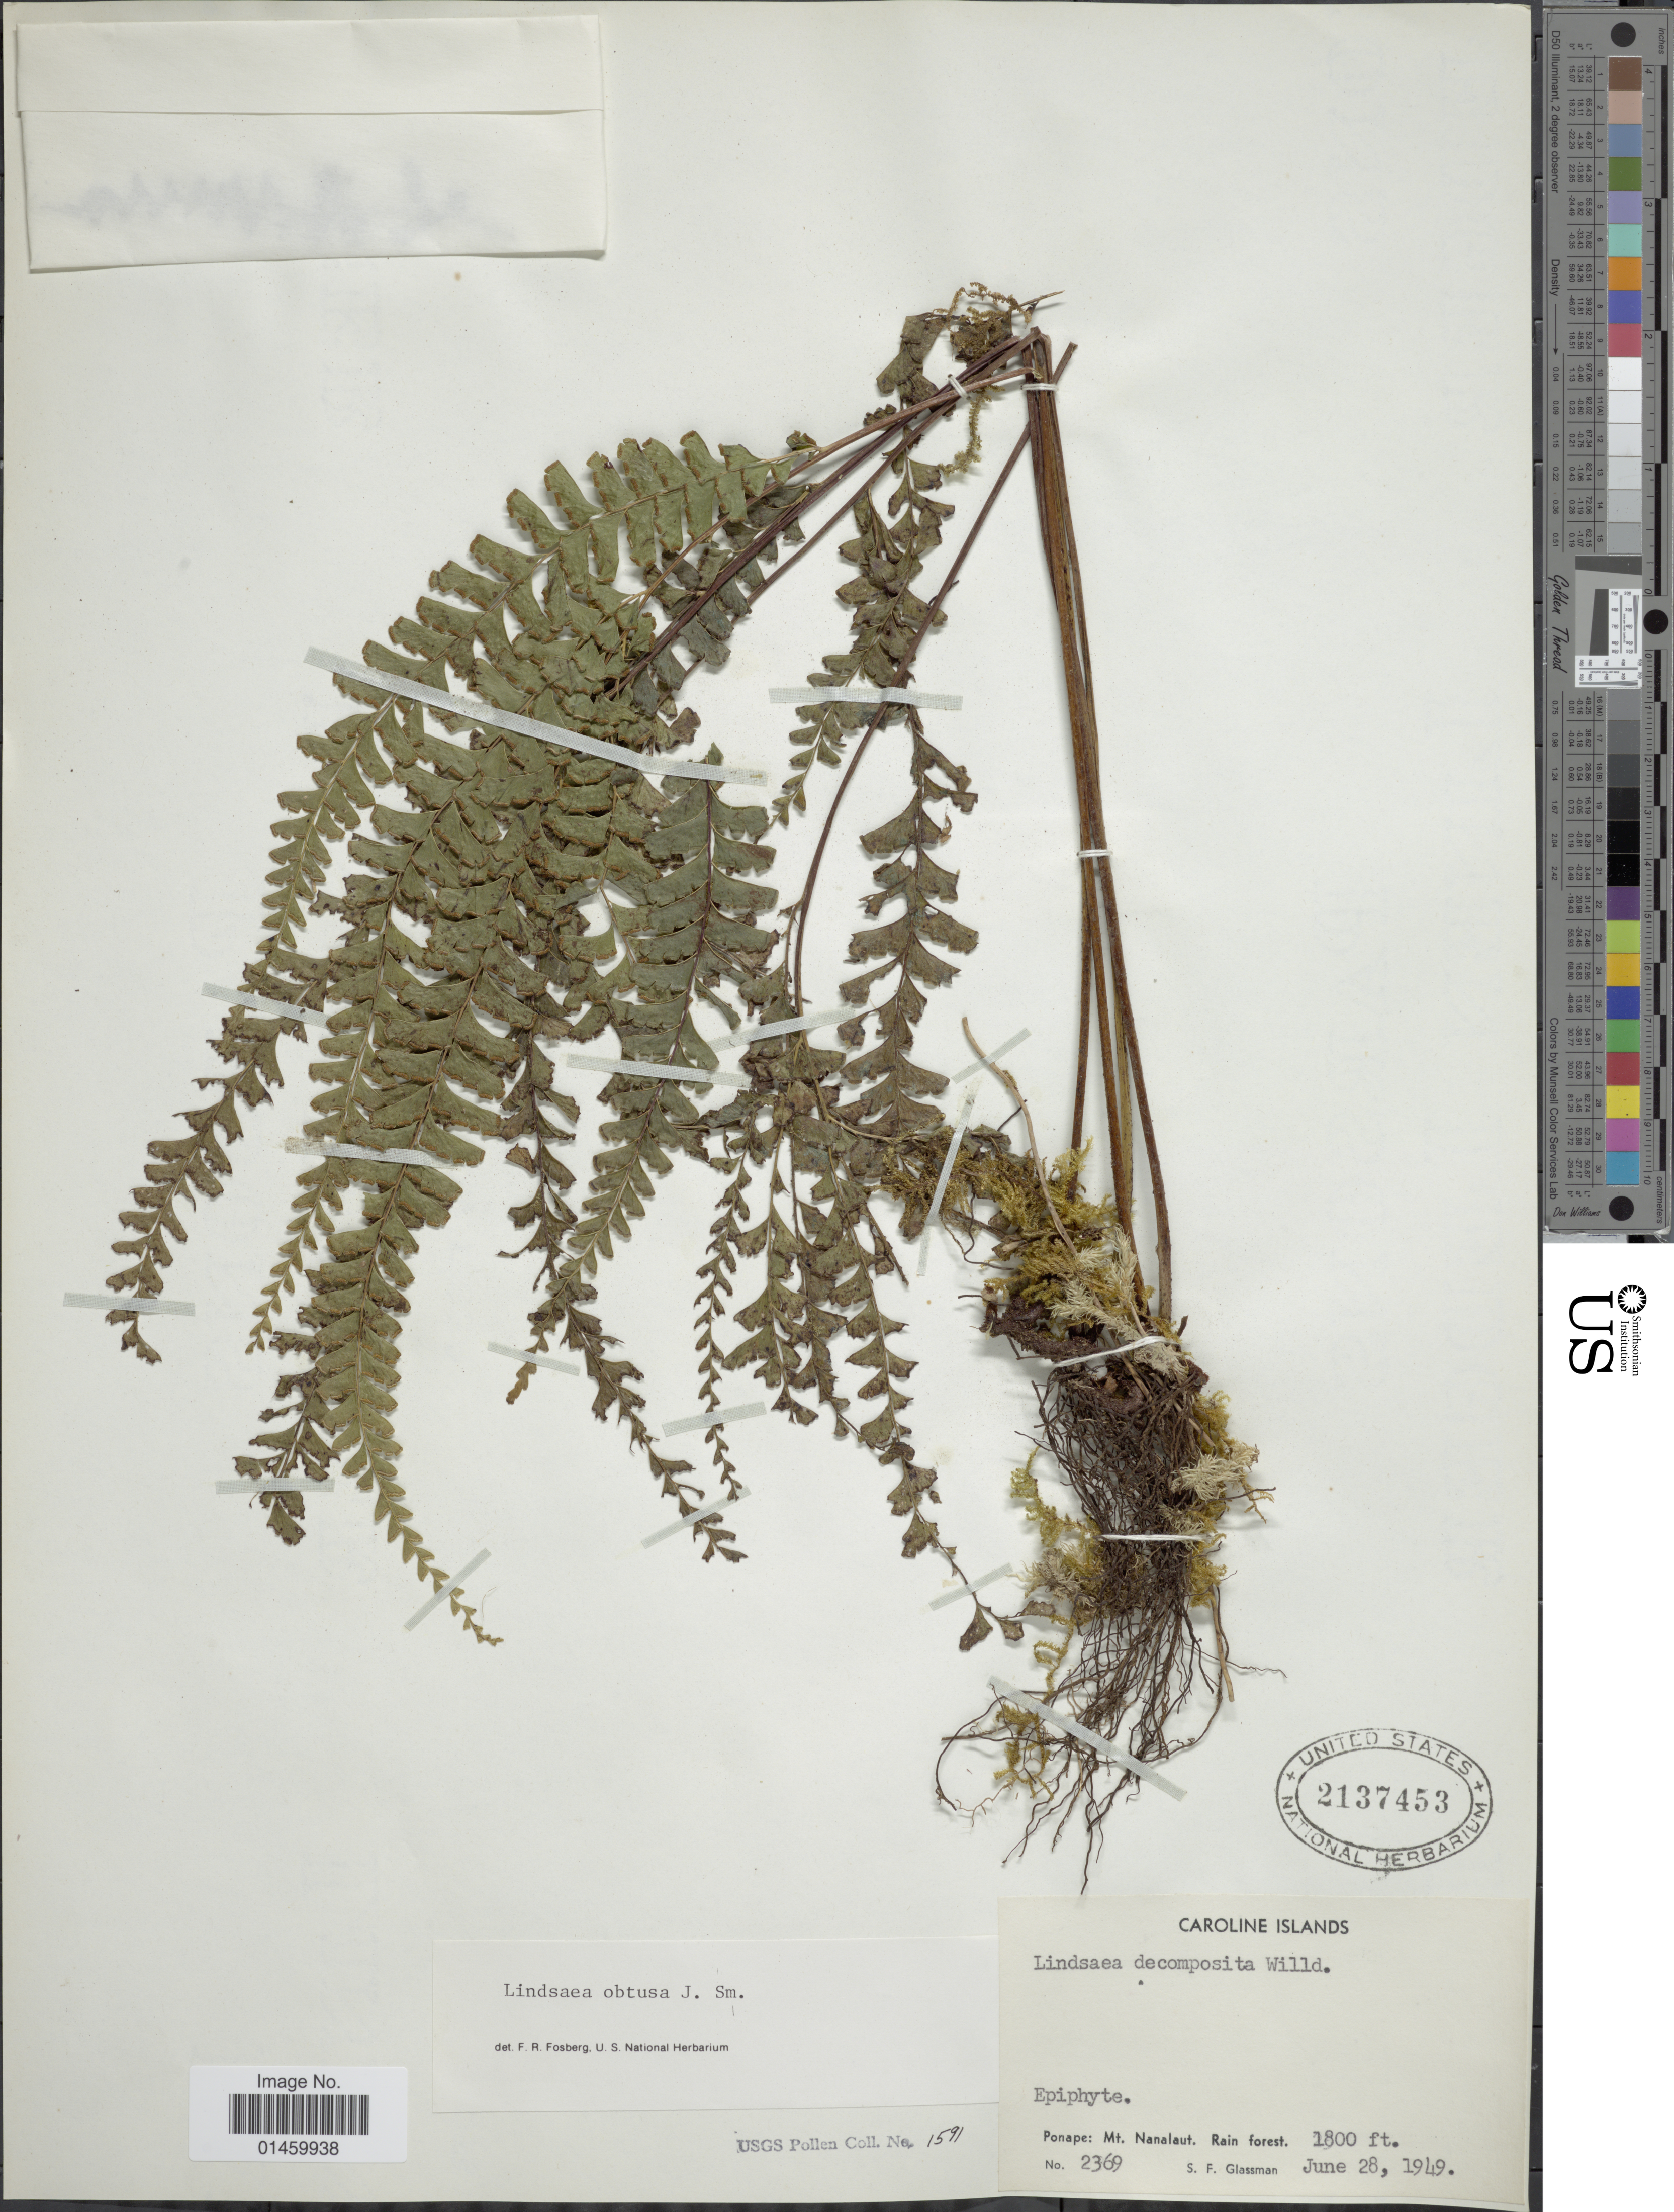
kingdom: Plantae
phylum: Tracheophyta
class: Polypodiopsida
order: Polypodiales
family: Lindsaeaceae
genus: Lindsaea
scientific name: Lindsaea obtusa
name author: J. Sm. ex Hook.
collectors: S. F. Glassman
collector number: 2369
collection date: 1949-06-28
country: Micronesia, Federated States of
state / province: Pohnpei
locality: Caroline Islands. Ponape: Mt. Nanalaut.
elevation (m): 549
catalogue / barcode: US 2137453